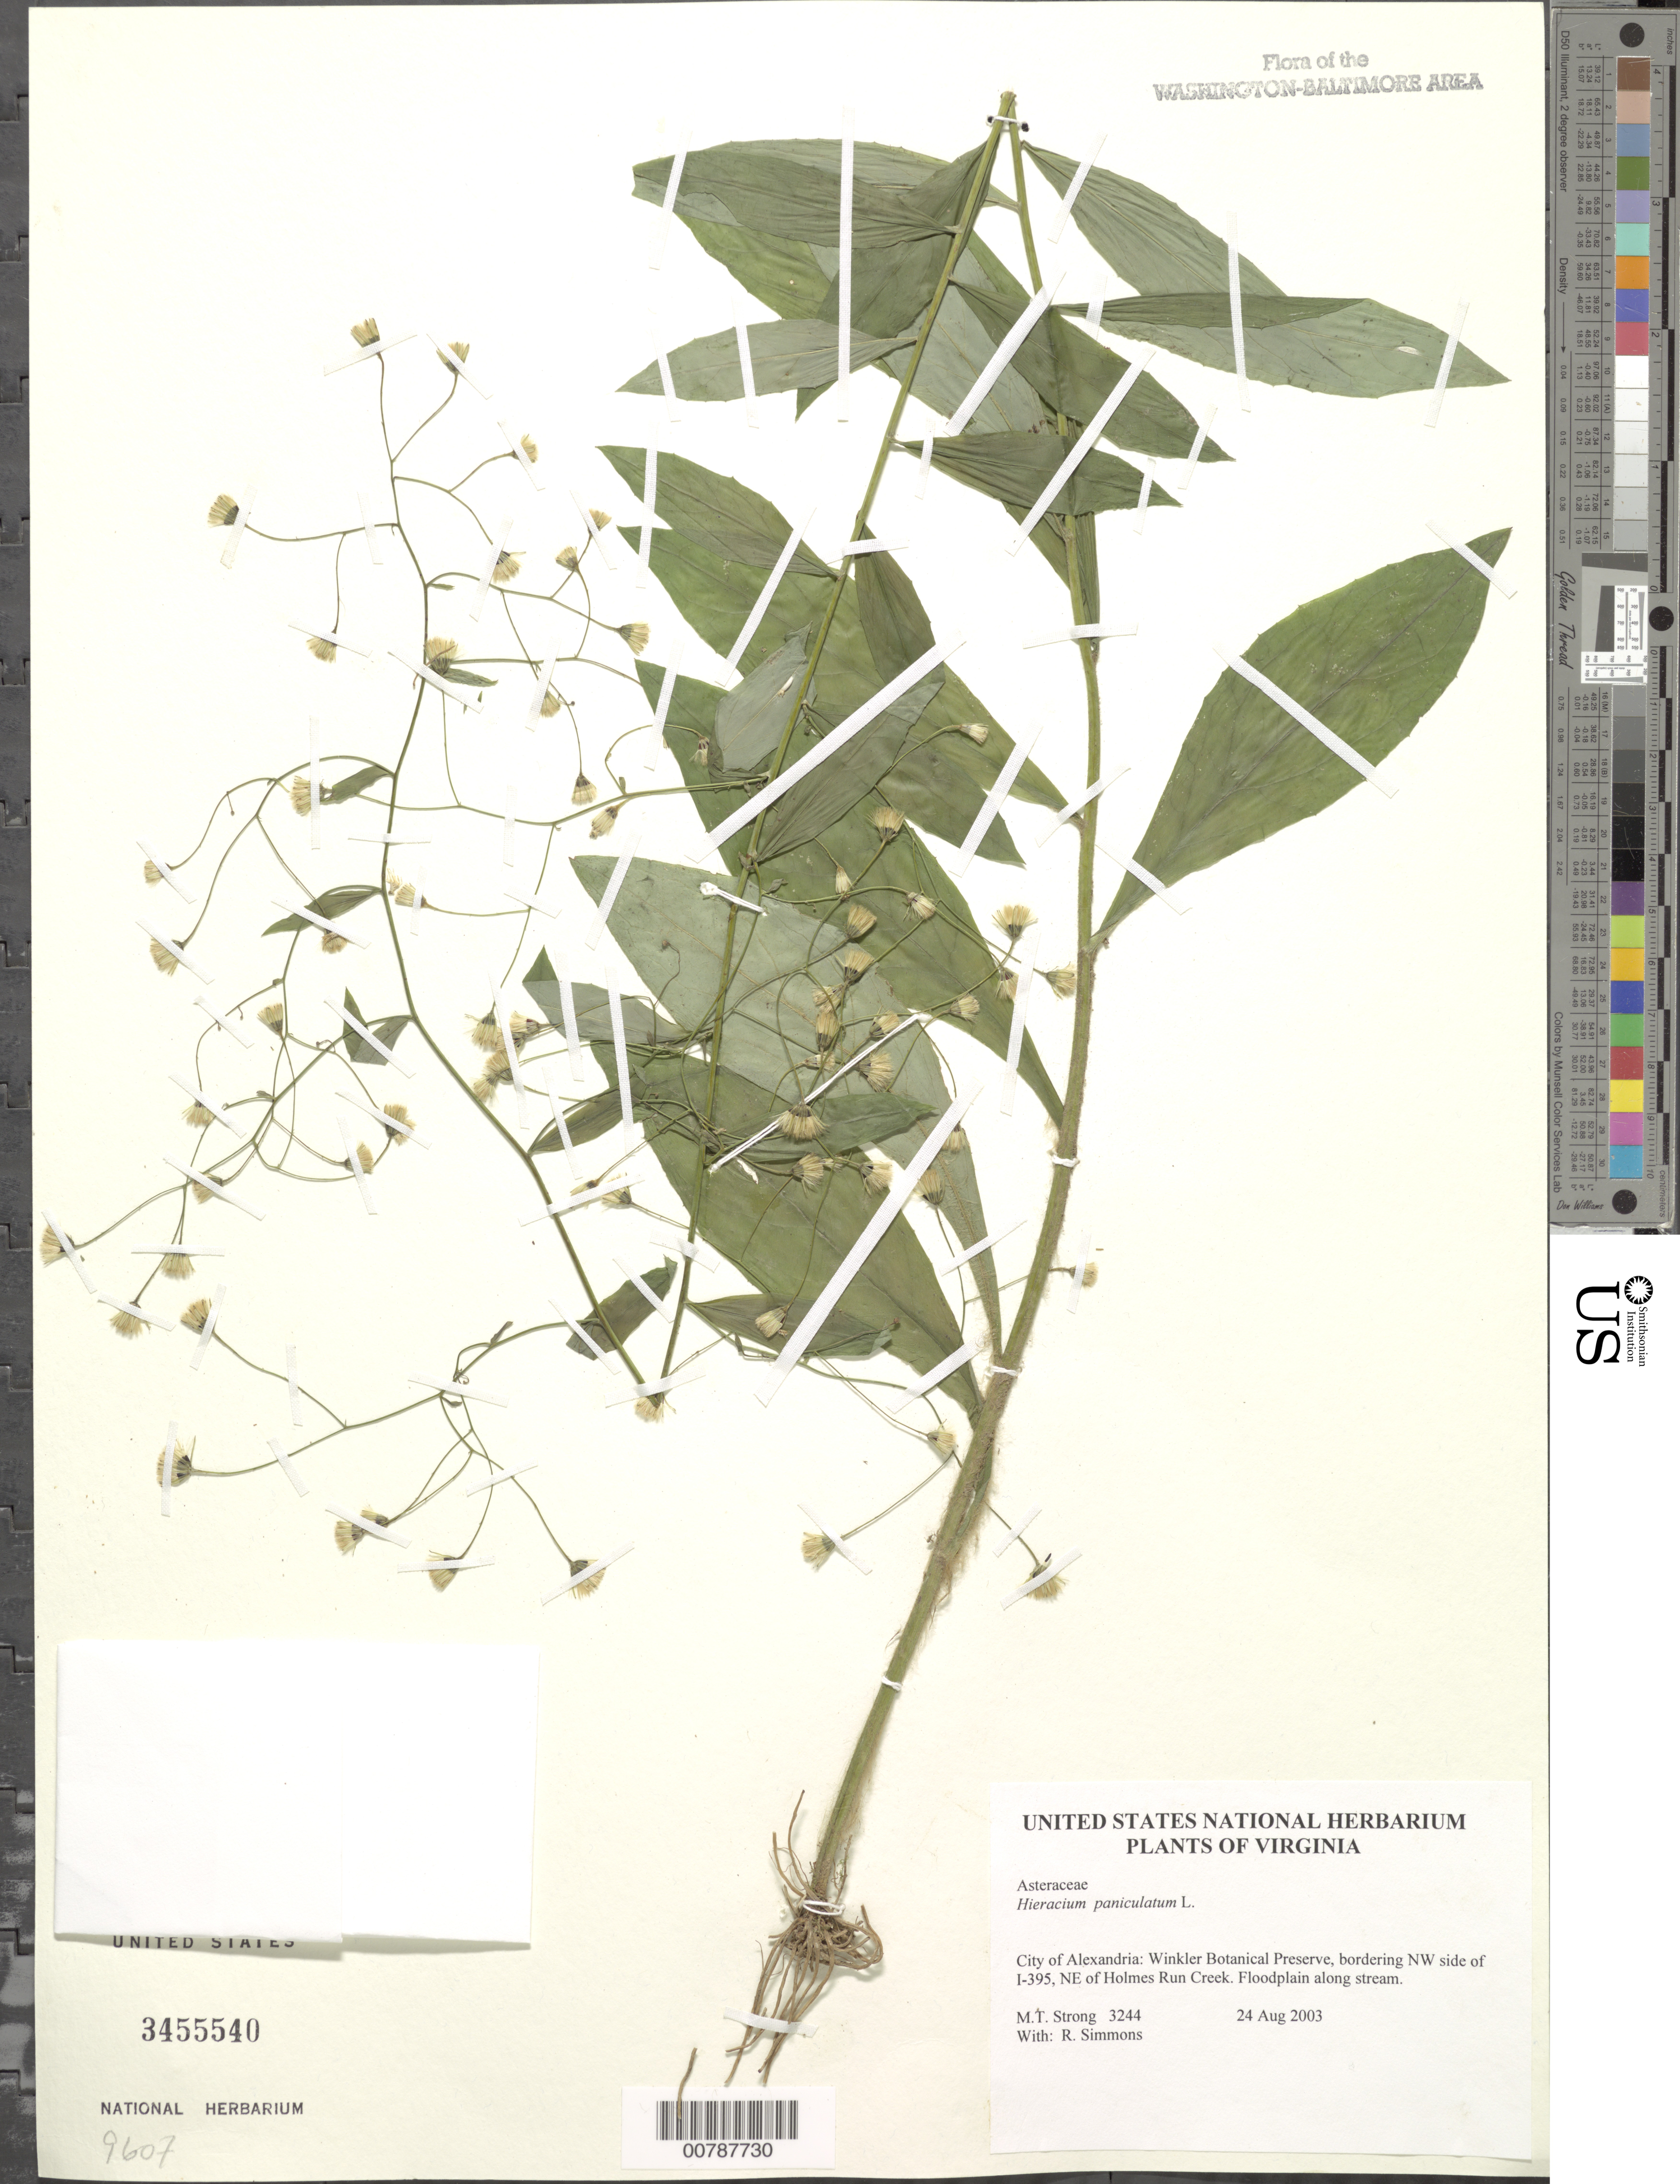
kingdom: Plantae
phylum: Tracheophyta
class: Magnoliopsida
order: Asterales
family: Asteraceae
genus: Hieracium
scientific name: Hieracium paniculatum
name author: L.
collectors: M. T. Strong & R. Simmons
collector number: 3244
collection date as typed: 24 Aug 2003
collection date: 2003-08-24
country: United States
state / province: Virginia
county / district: City of Alexandria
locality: Winkler Botanical Preserve, bordering NW side of I-395, NE of Holmes Run Creek.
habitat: Floodplain along stream.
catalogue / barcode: US 3455540